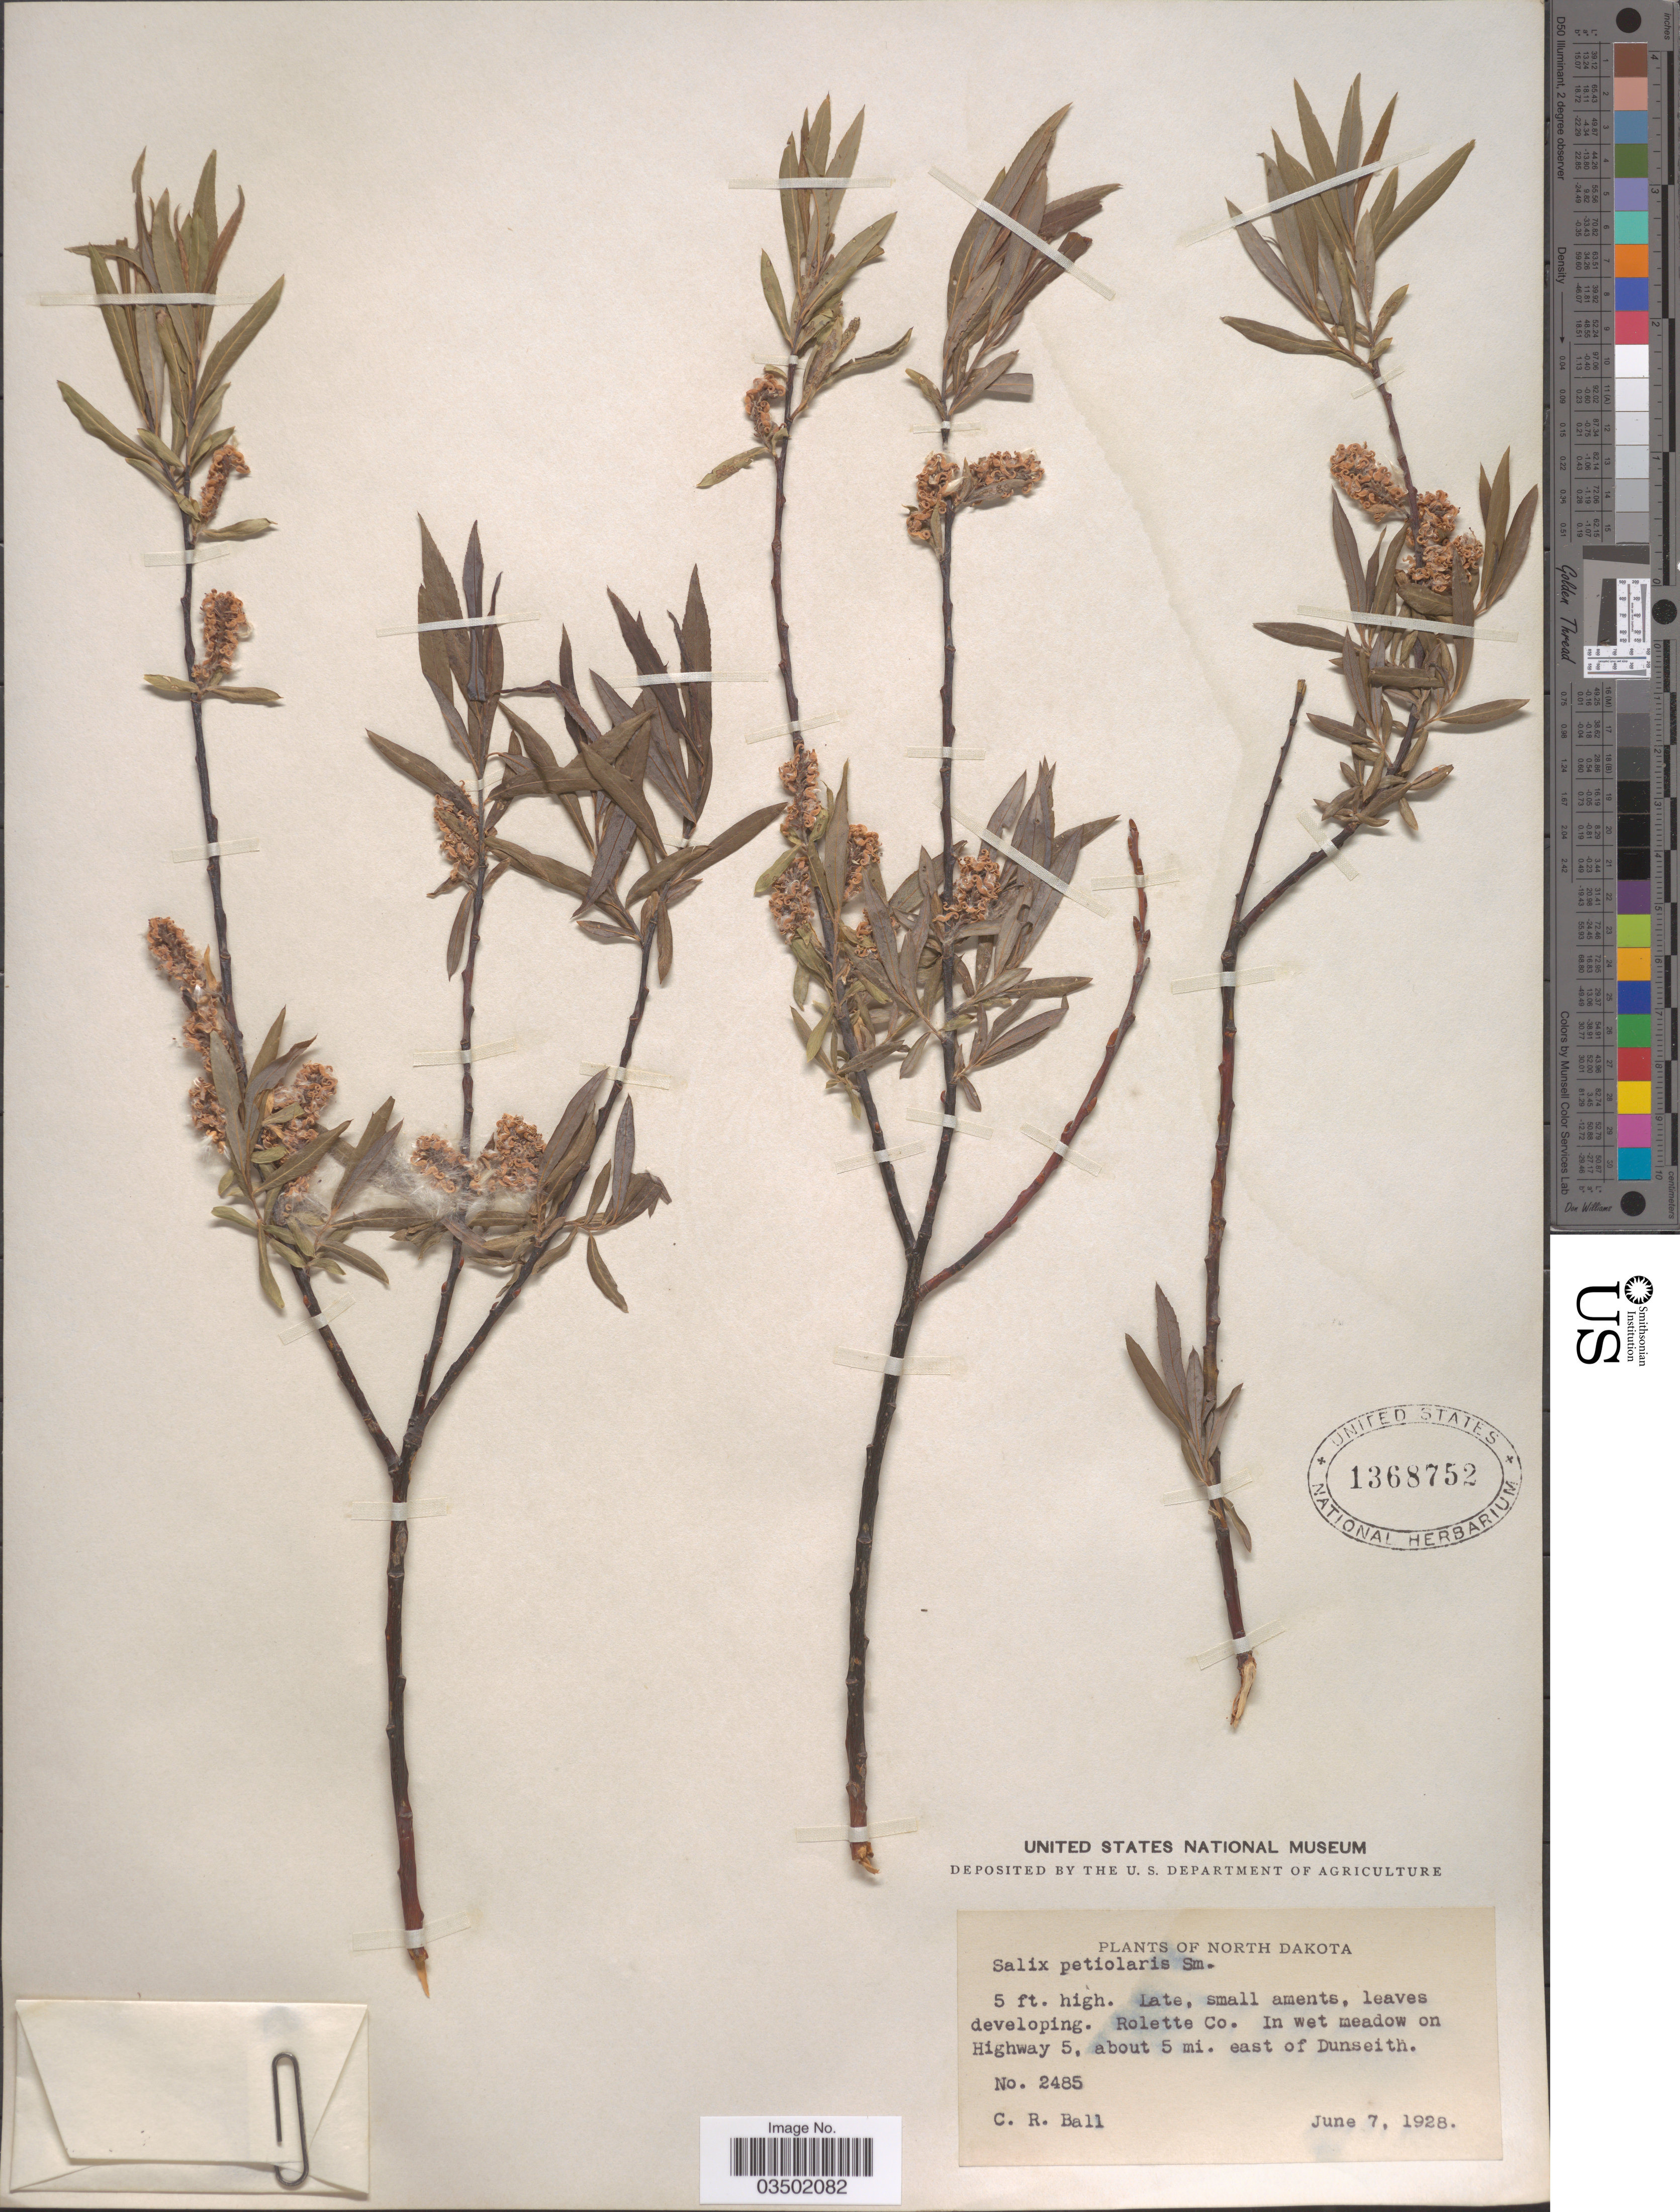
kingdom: Plantae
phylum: Tracheophyta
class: Magnoliopsida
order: Malpighiales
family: Salicaceae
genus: Salix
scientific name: Salix petiolaris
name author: Sm.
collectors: C. R. Ball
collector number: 2485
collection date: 1928-06-07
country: United States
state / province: North Dakota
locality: Rolette Co. On Highway 5, about 5 mi. east of Dunseith.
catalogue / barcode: US 1368752